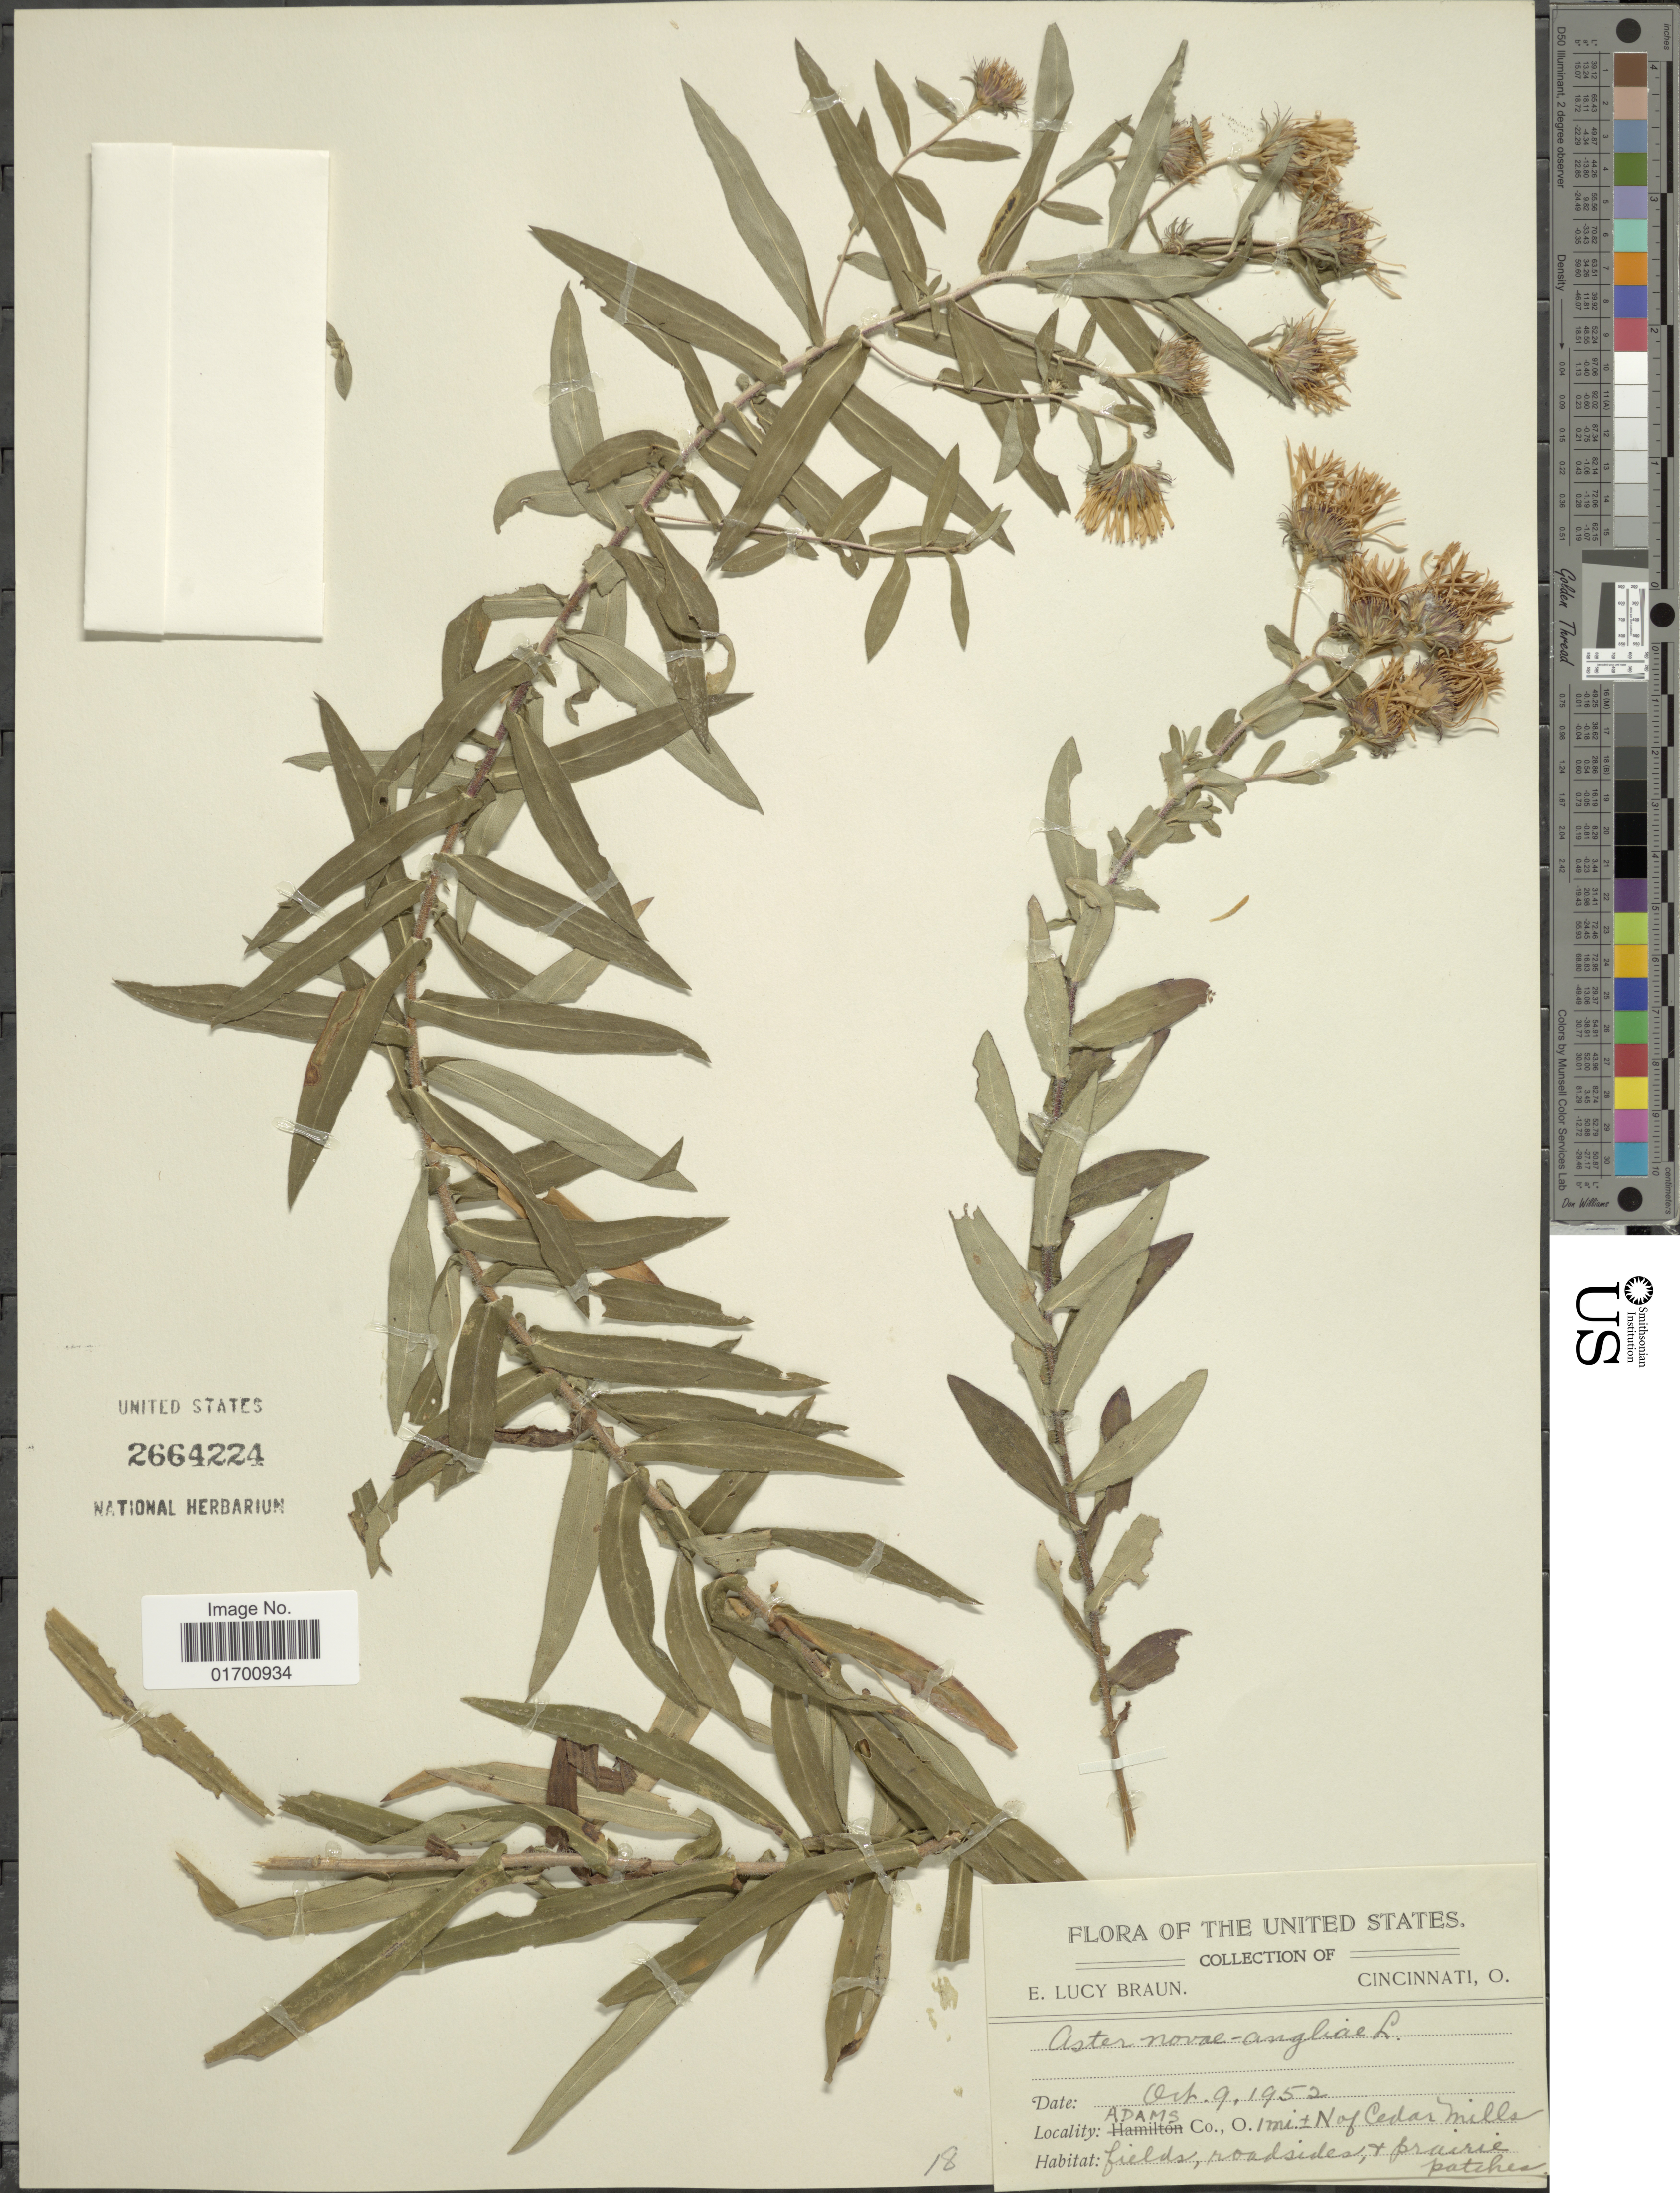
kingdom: Plantae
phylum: Tracheophyta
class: Magnoliopsida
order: Asterales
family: Asteraceae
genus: Symphyotrichum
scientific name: Symphyotrichum novae-angliae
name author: (L.) G.L. Nesom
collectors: E. L. Braun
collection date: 1952-10-09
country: United States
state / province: Ohio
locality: Adams Co., O. 1 mi ± N of Cedar Mills. Fields, roadsides, + prairie patches.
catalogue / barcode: US 2664224